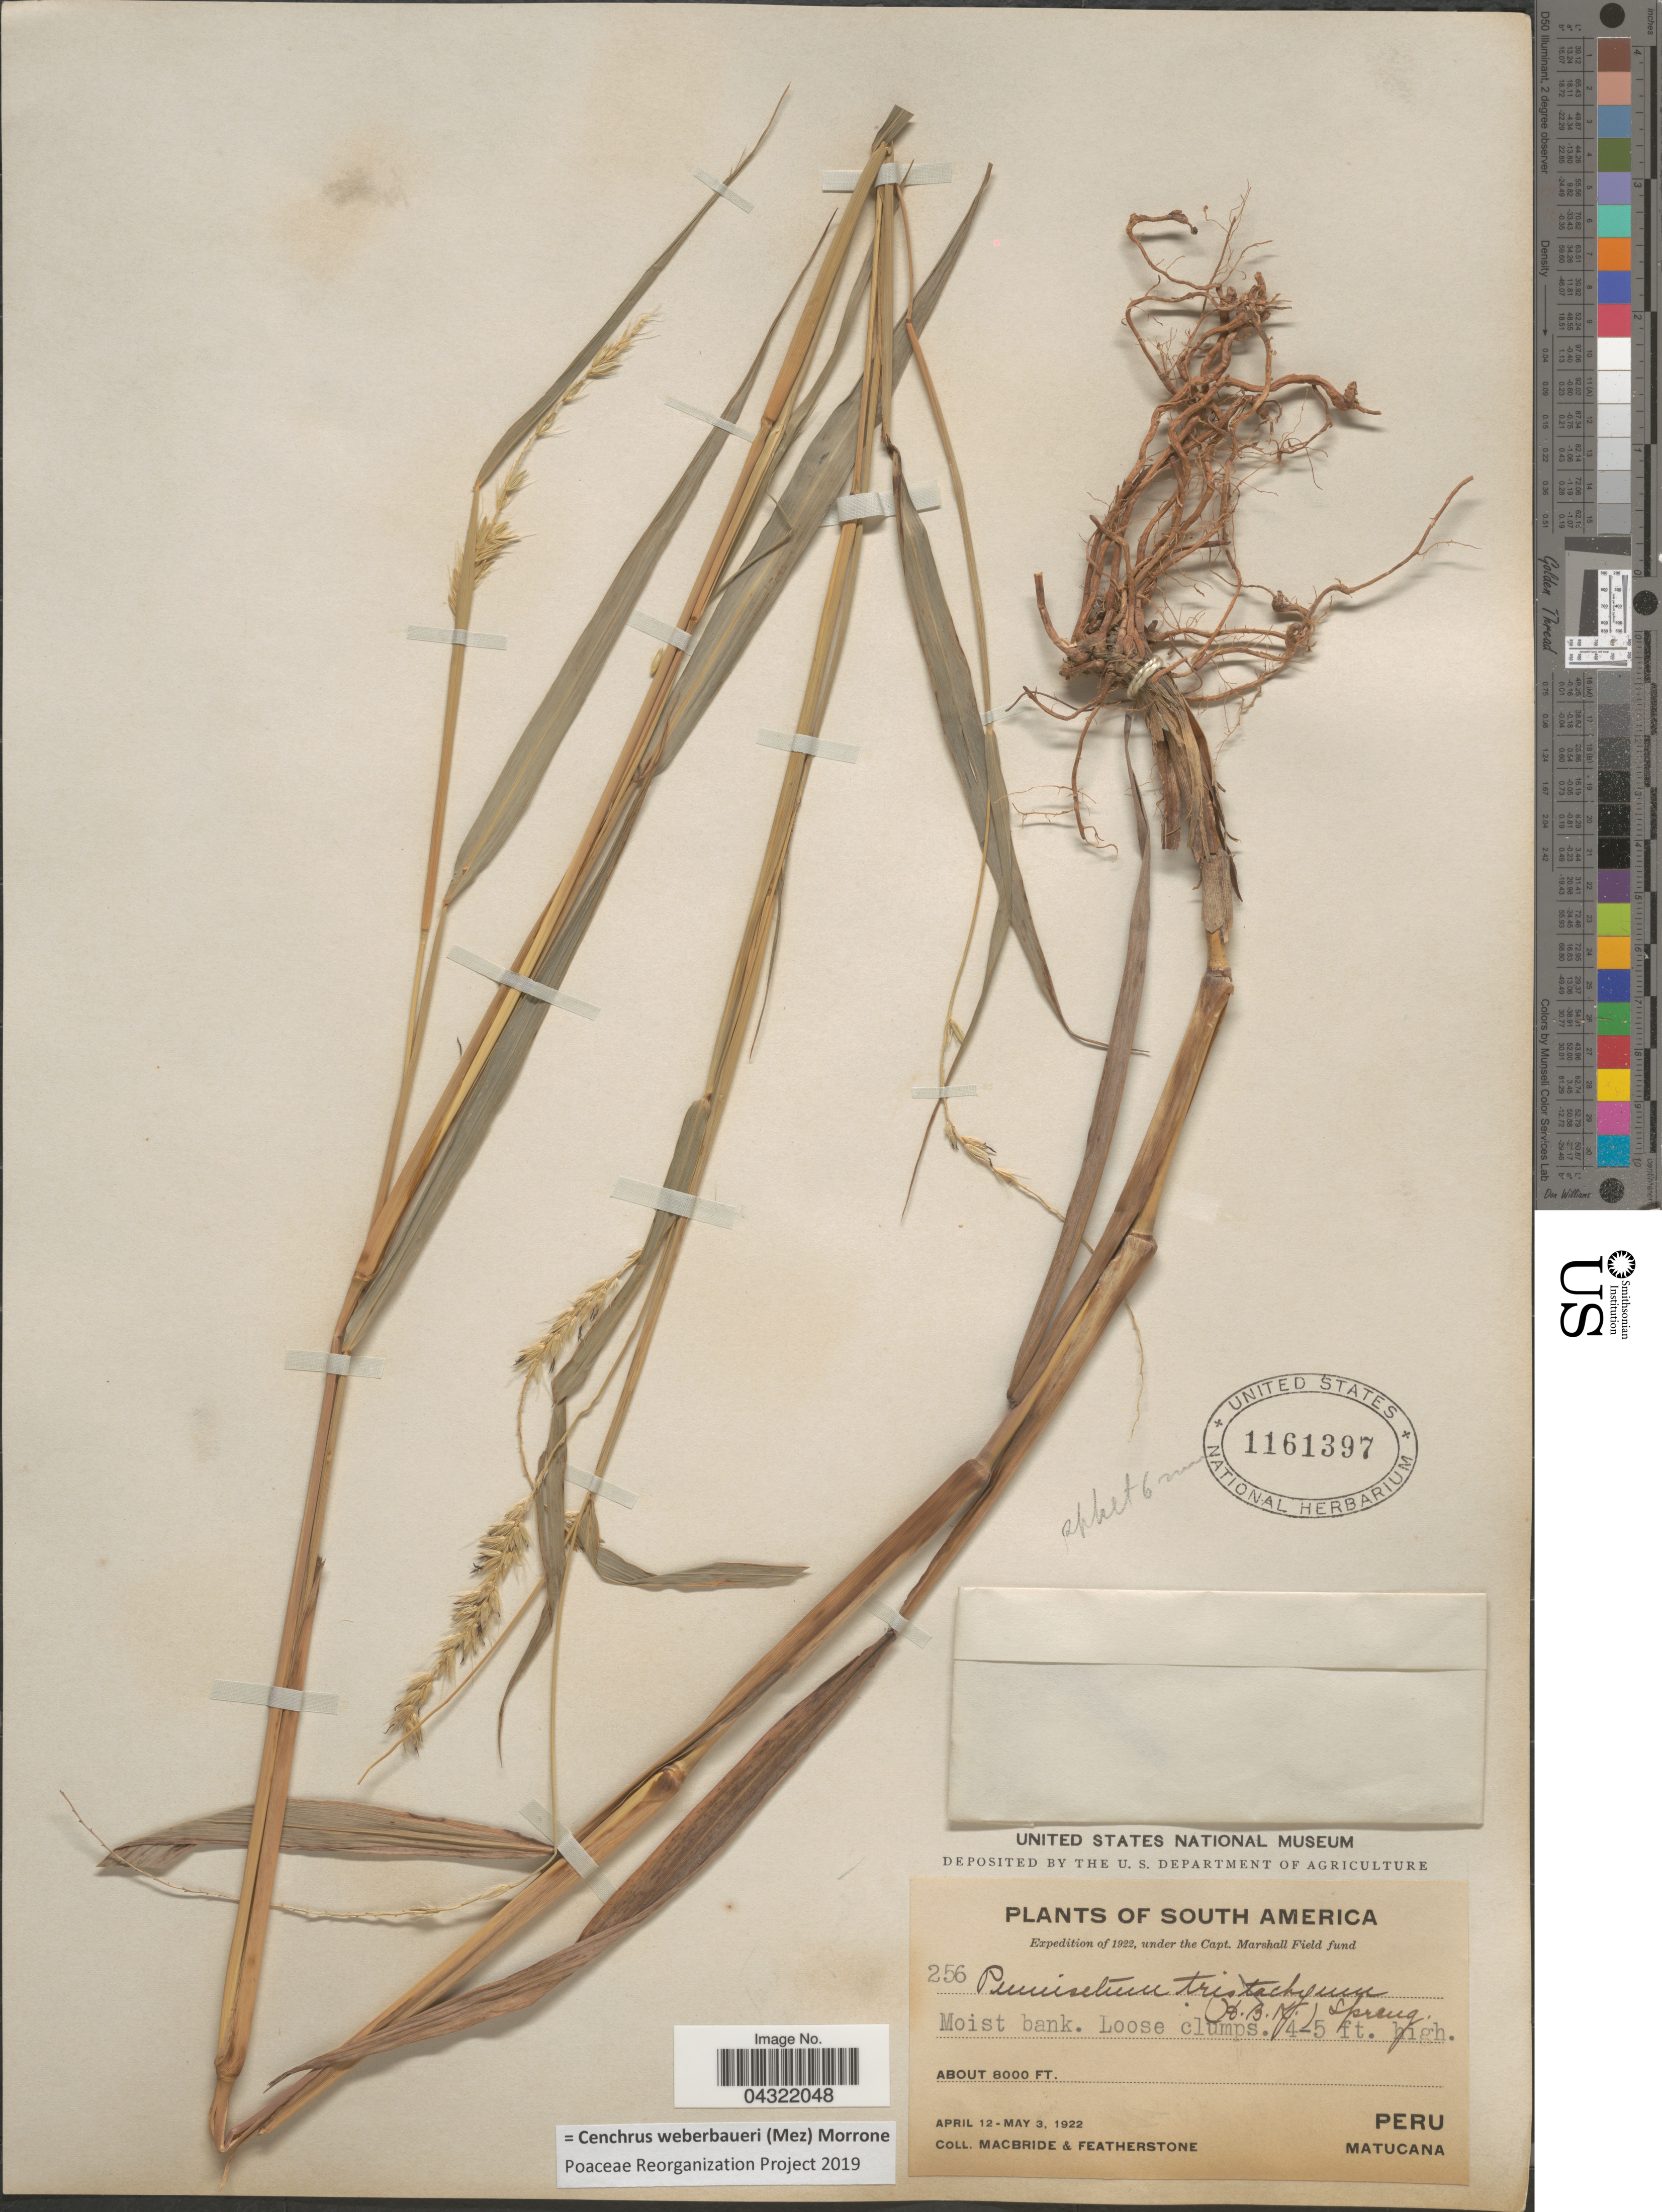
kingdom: Plantae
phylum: Tracheophyta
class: Liliopsida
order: Poales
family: Poaceae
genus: Cenchrus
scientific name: Cenchrus weberbaueri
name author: (Mez) Morrone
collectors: Macbride, -- & -. Featherstone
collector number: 256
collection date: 1922-04-12/1922-05-03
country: Peru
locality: Expeditions of 1922. Matucana.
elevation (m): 2438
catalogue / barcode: US 1161397